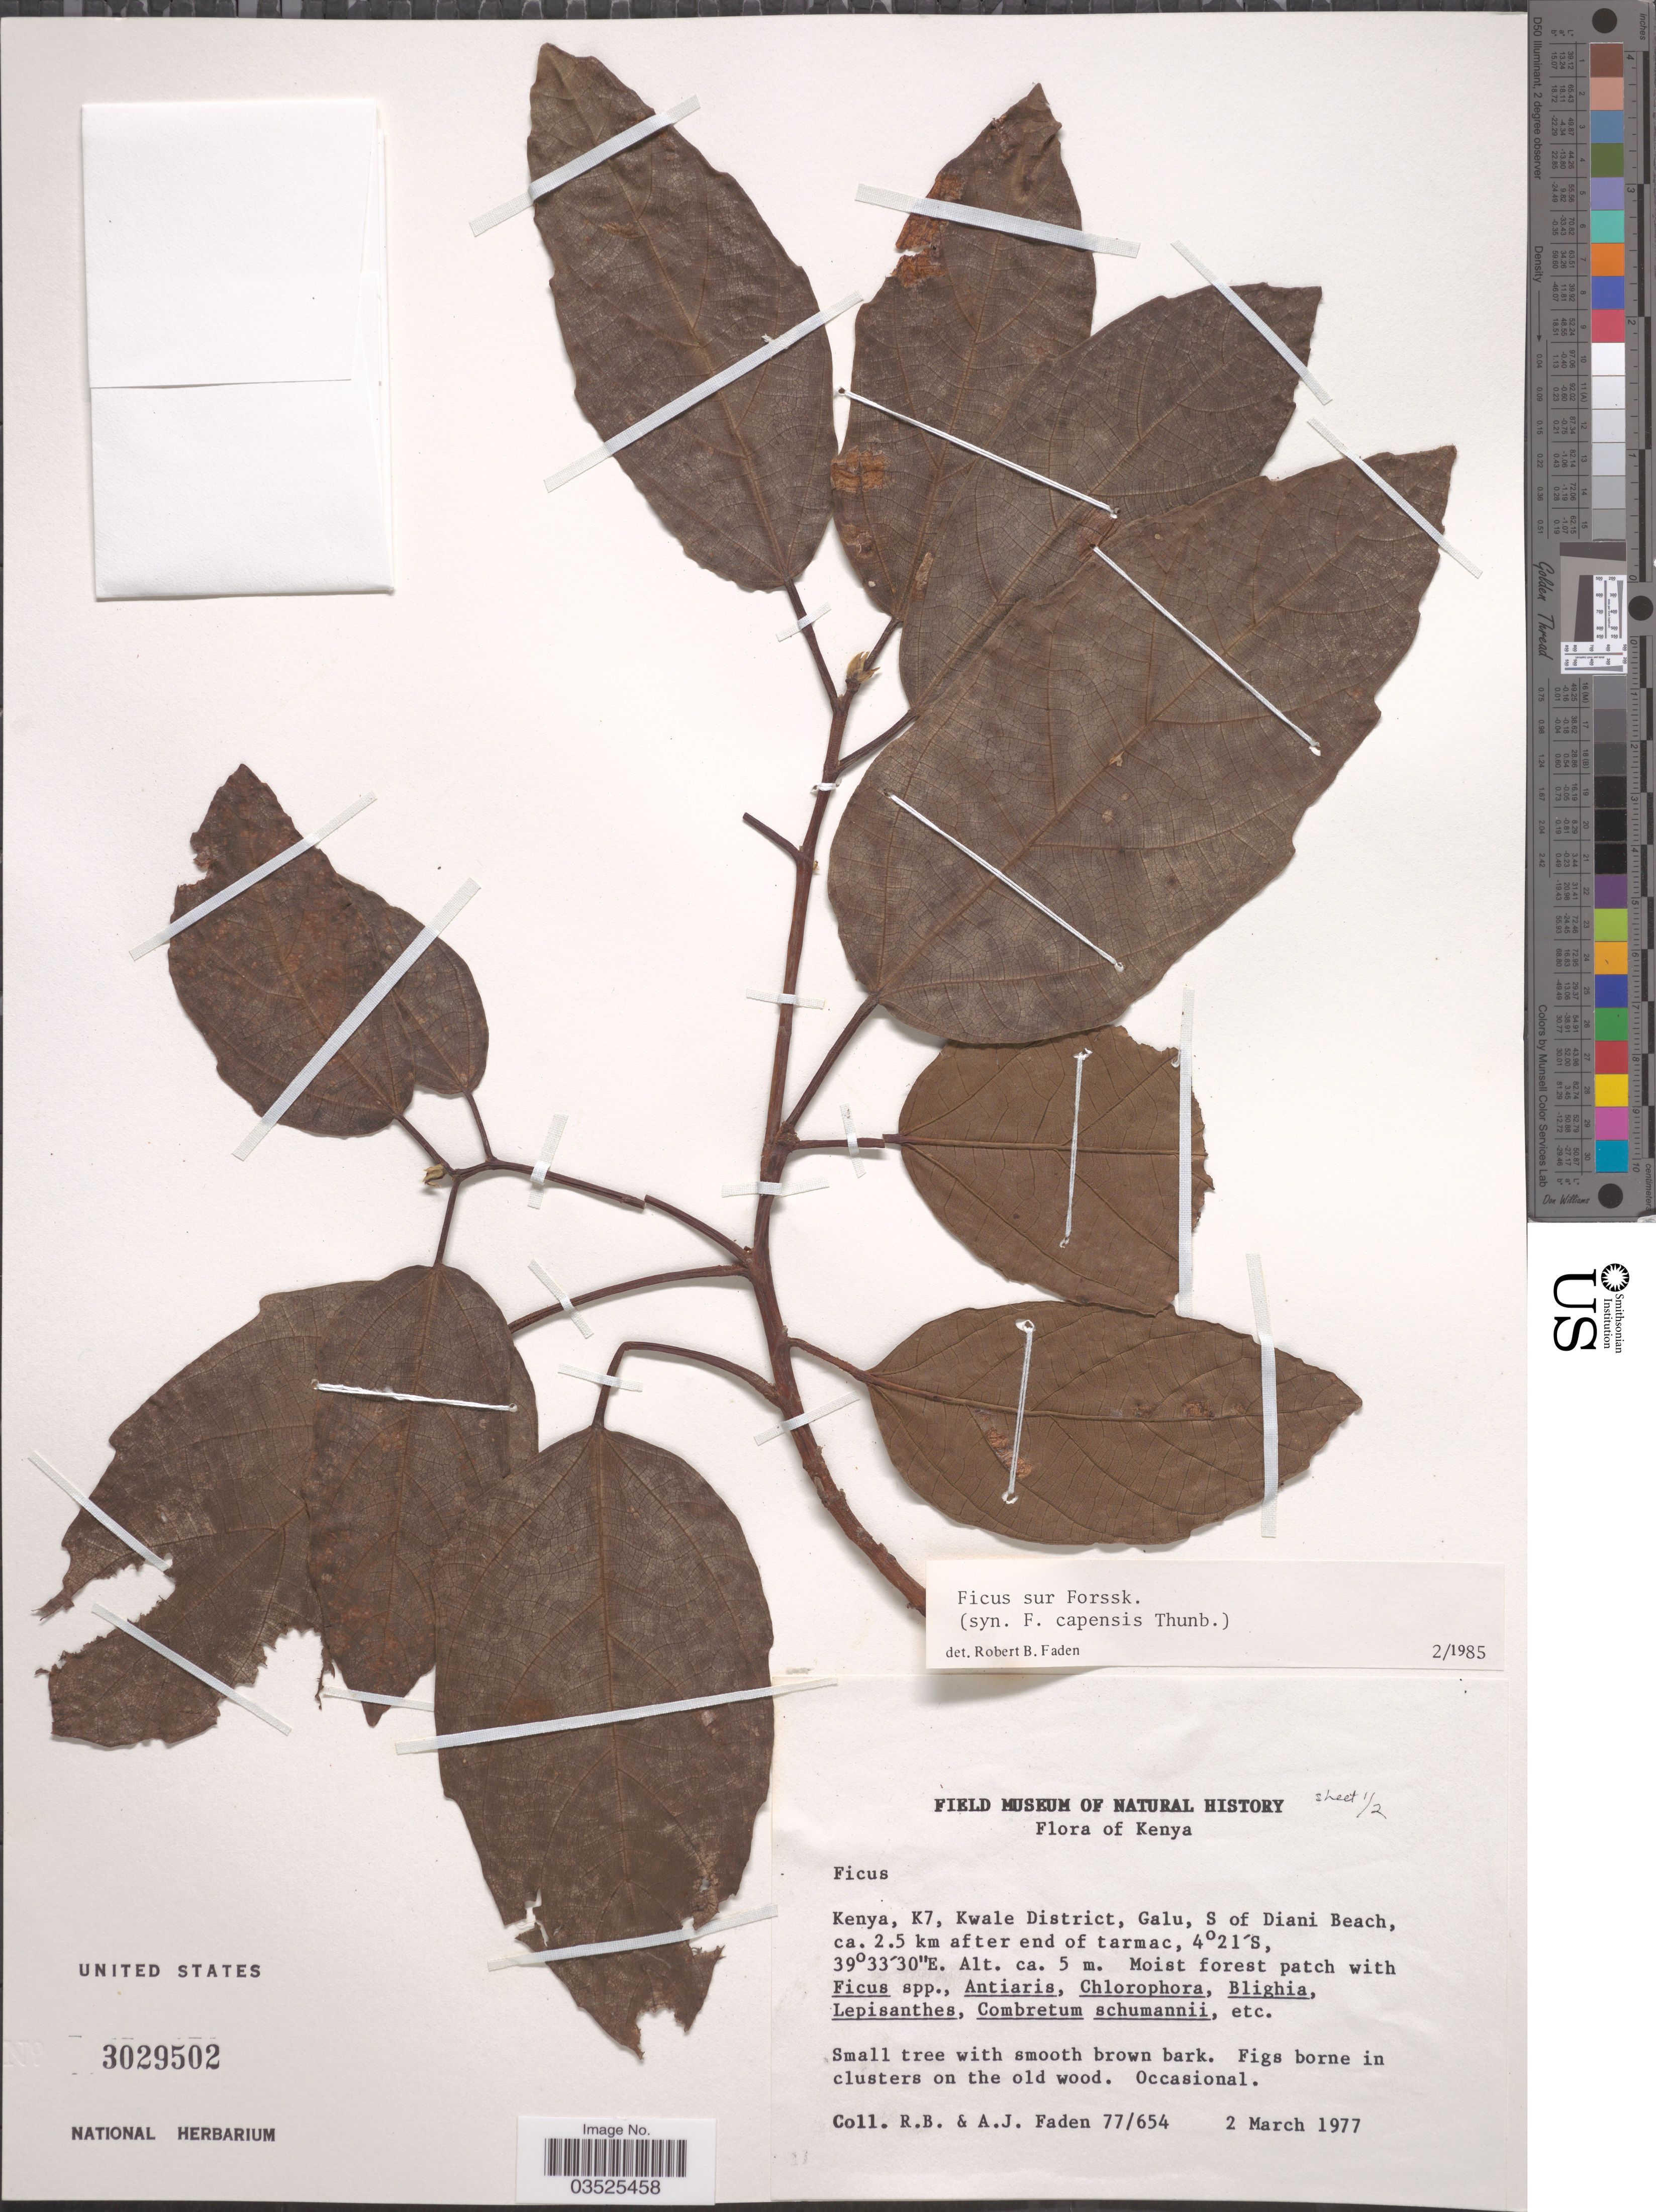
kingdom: Plantae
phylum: Tracheophyta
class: Magnoliopsida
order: Rosales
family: Moraceae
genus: Ficus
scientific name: Ficus sur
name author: Forssk.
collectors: R. B. Faden & A. J. Faden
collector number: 77/654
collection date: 1977-03-02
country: Kenya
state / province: Kwale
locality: K7, Kwale District, Galu, S of Diani Beach, ca. 2.5 km after end of tarmac.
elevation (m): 5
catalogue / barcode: US 3029502